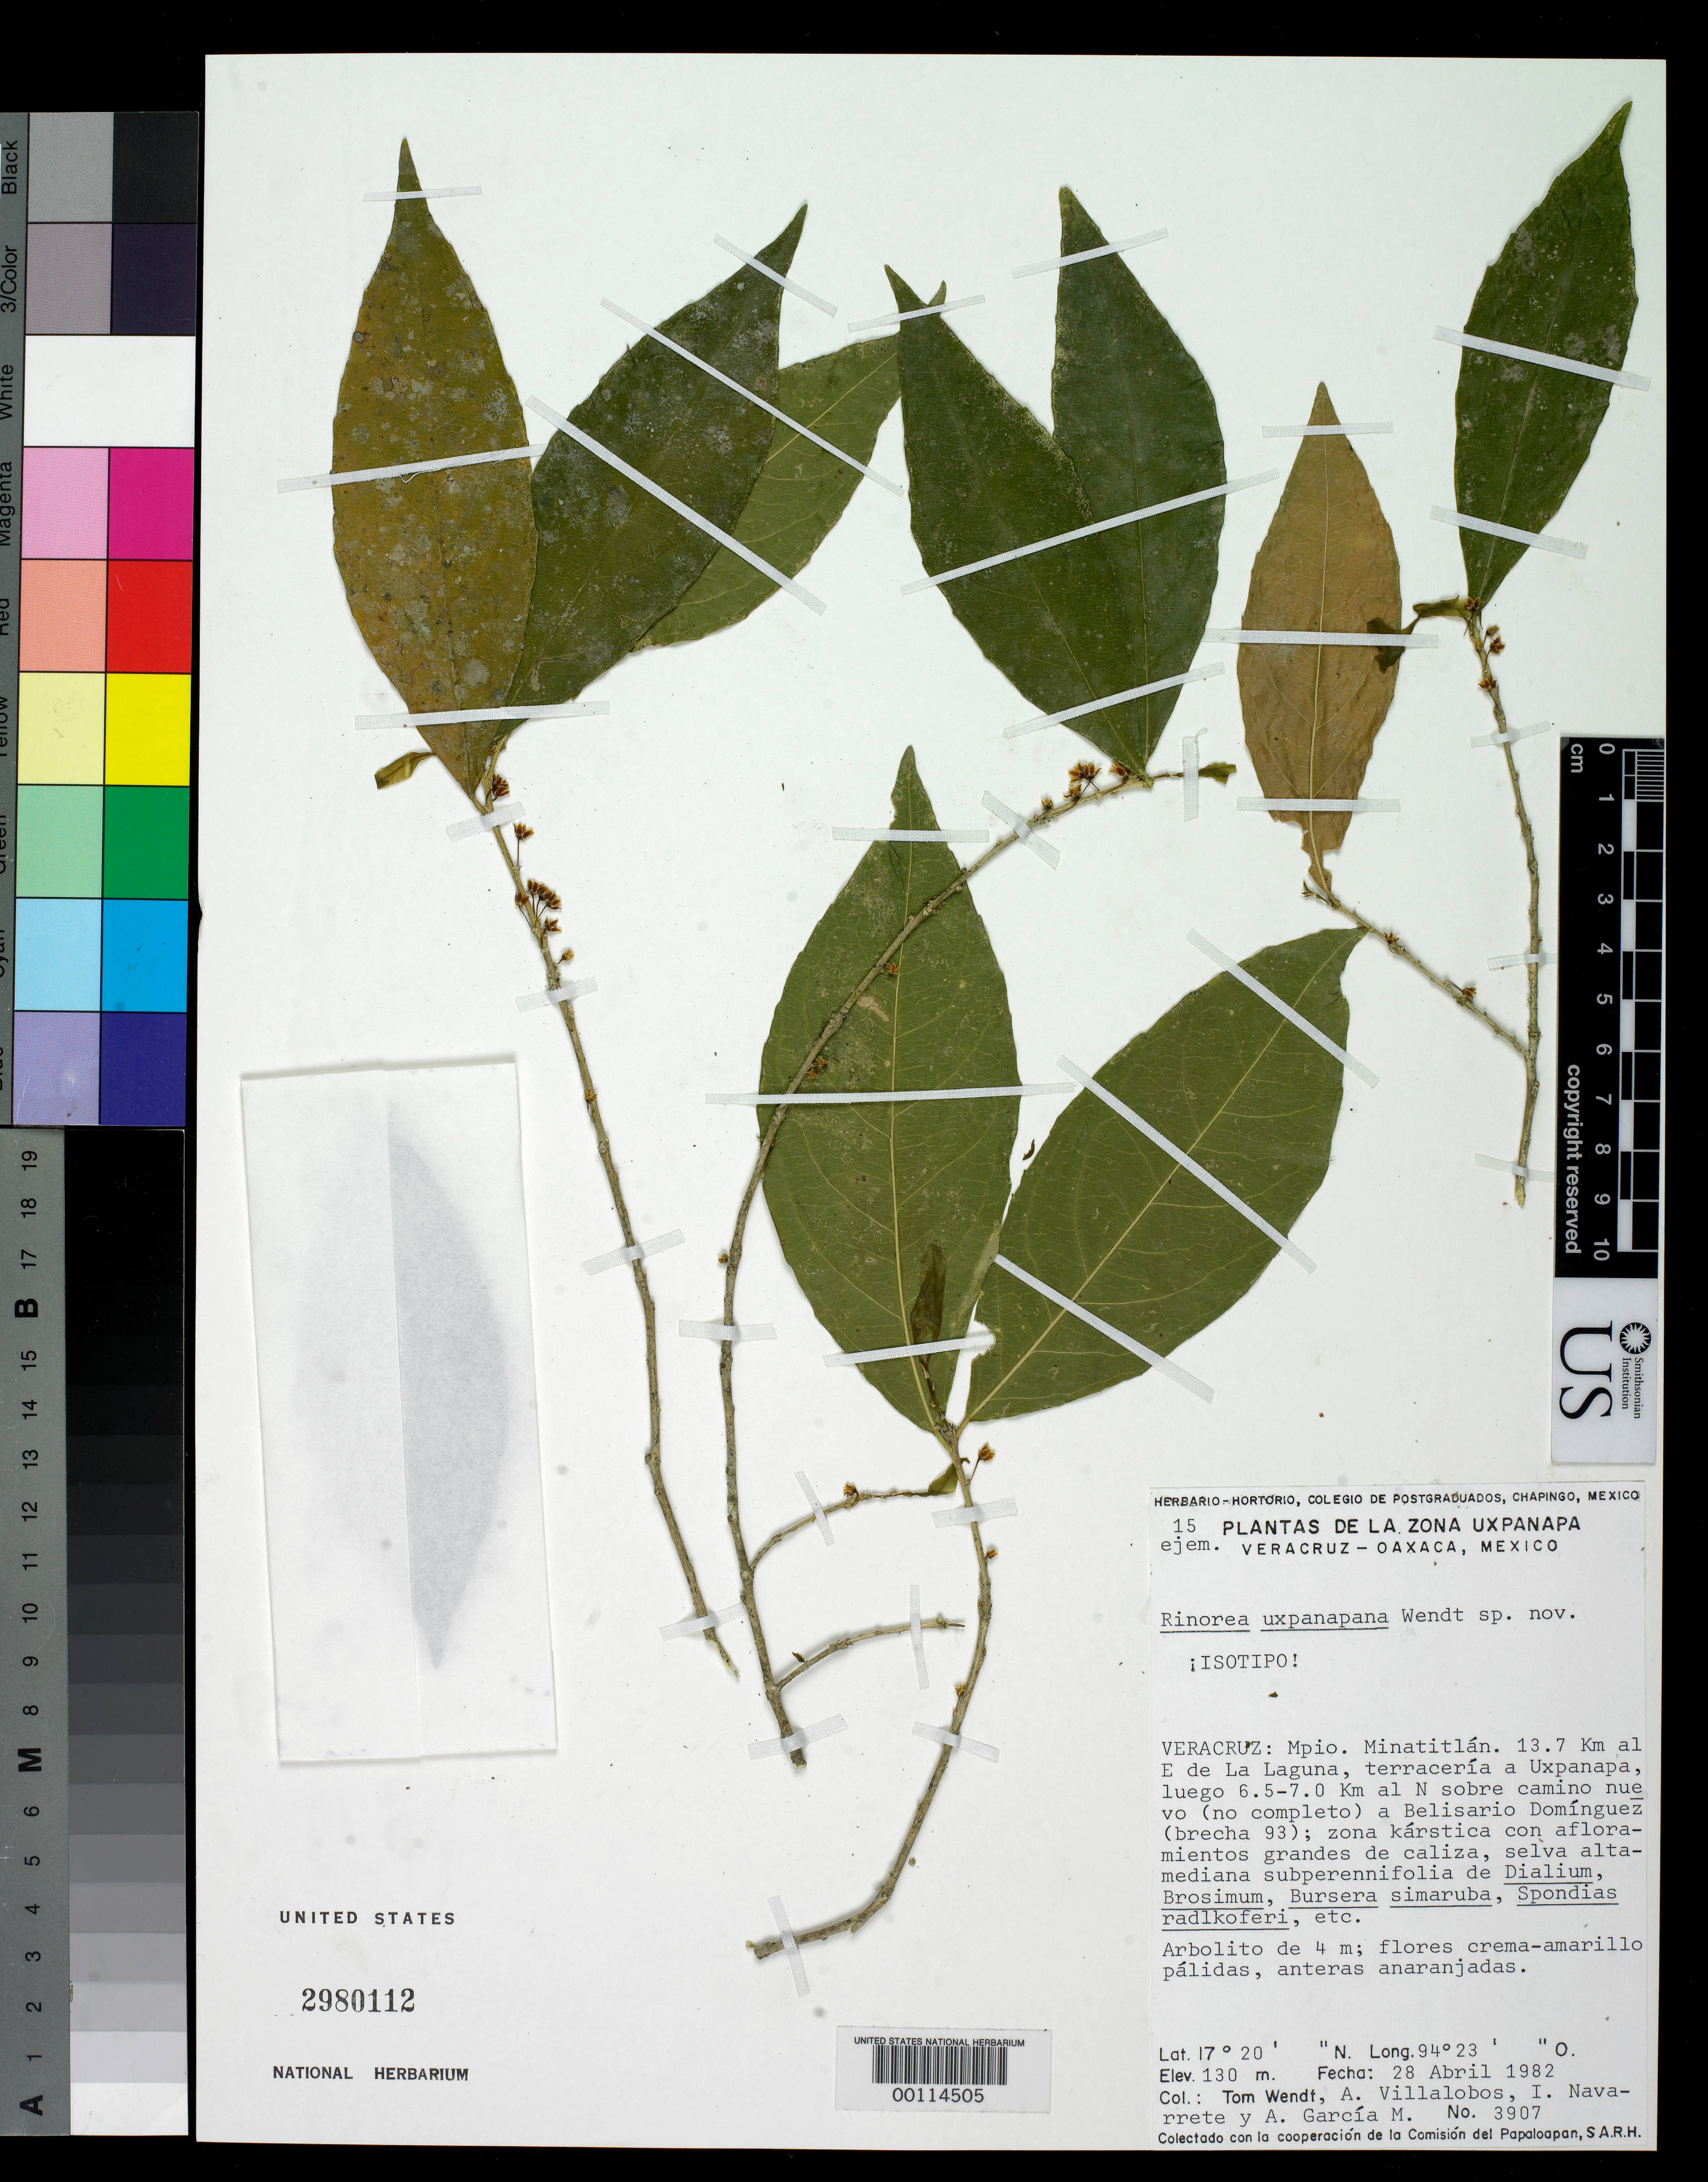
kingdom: Plantae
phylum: Tracheophyta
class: Magnoliopsida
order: Malpighiales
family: Violaceae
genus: Rinorea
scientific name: Rinorea uxpanapana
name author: T. Wendt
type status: Isotype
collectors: T. L. Wendt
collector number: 3907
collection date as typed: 28 Apr 1982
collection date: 1982-04-28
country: Mexico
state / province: Veracruz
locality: Minatitlán Mpio., 13.7 km E of La Laguna.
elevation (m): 130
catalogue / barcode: US 2980112